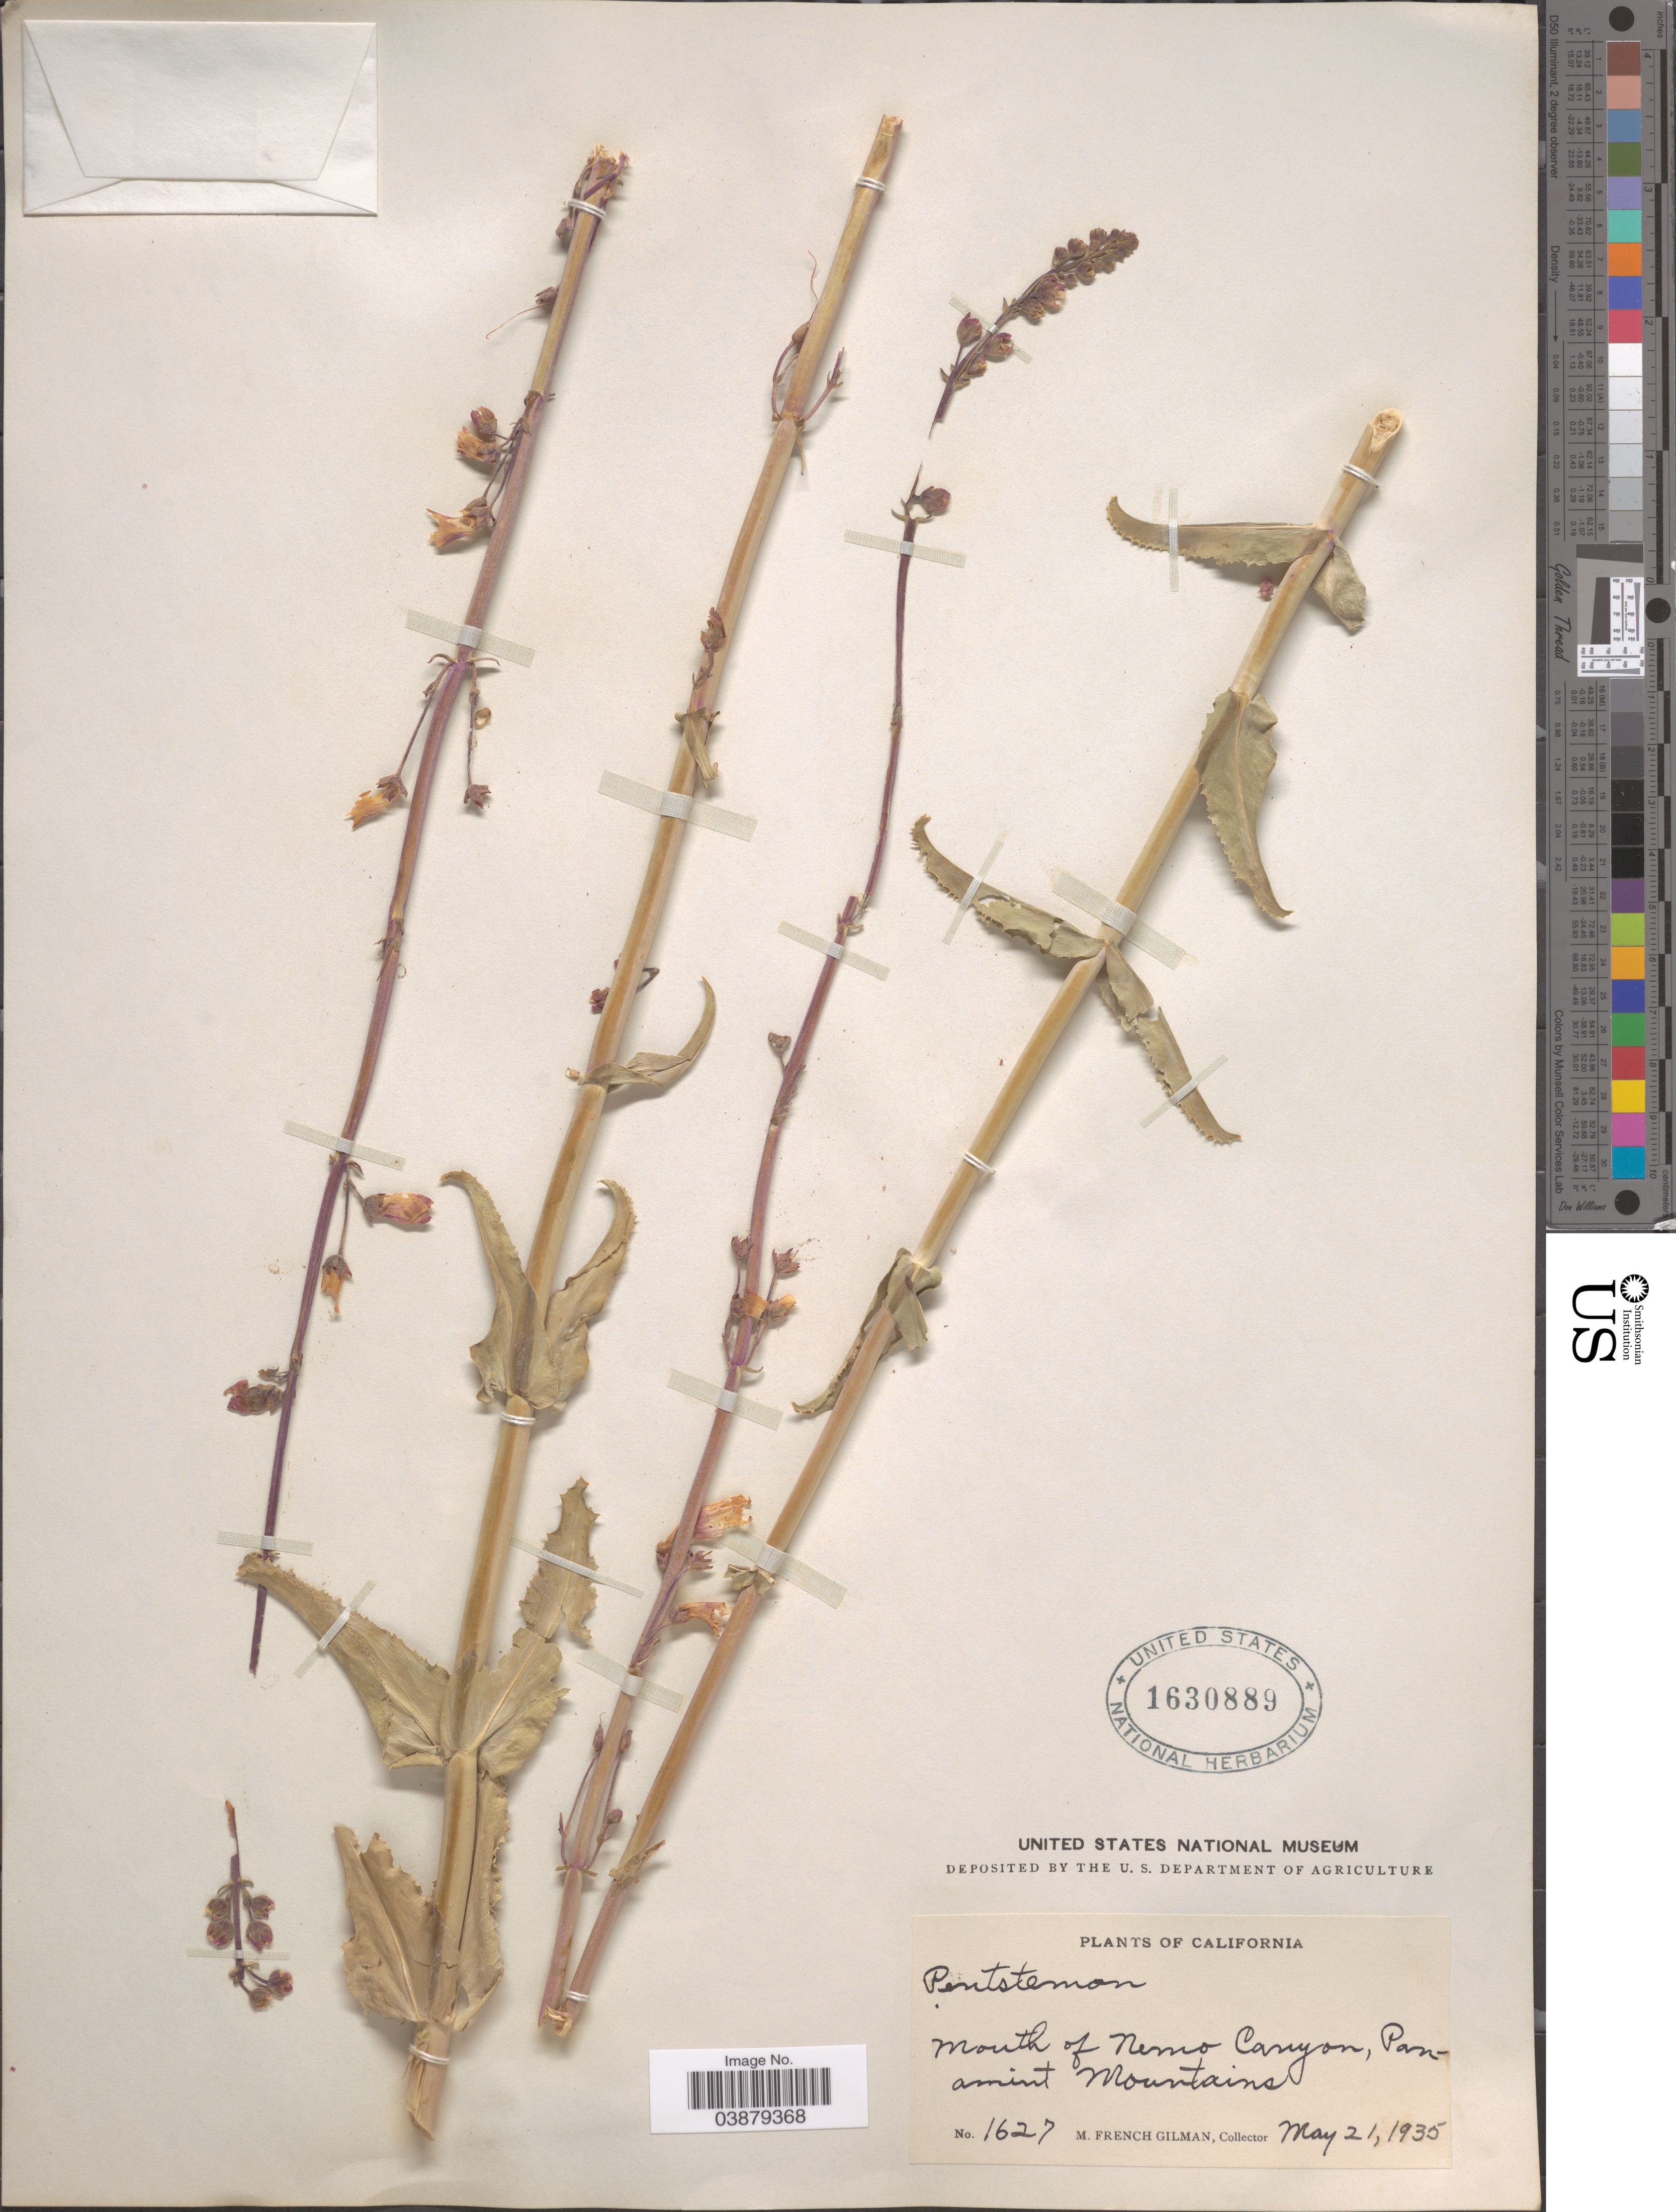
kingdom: Plantae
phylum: Tracheophyta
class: Magnoliopsida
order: Lamiales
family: Plantaginaceae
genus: Penstemon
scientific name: Penstemon sp.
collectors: M. F. Gilman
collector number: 1627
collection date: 1935-05-21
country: United States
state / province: California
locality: Mouth of Nemo Canyon, Panamint Mountains.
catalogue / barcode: US 1630889